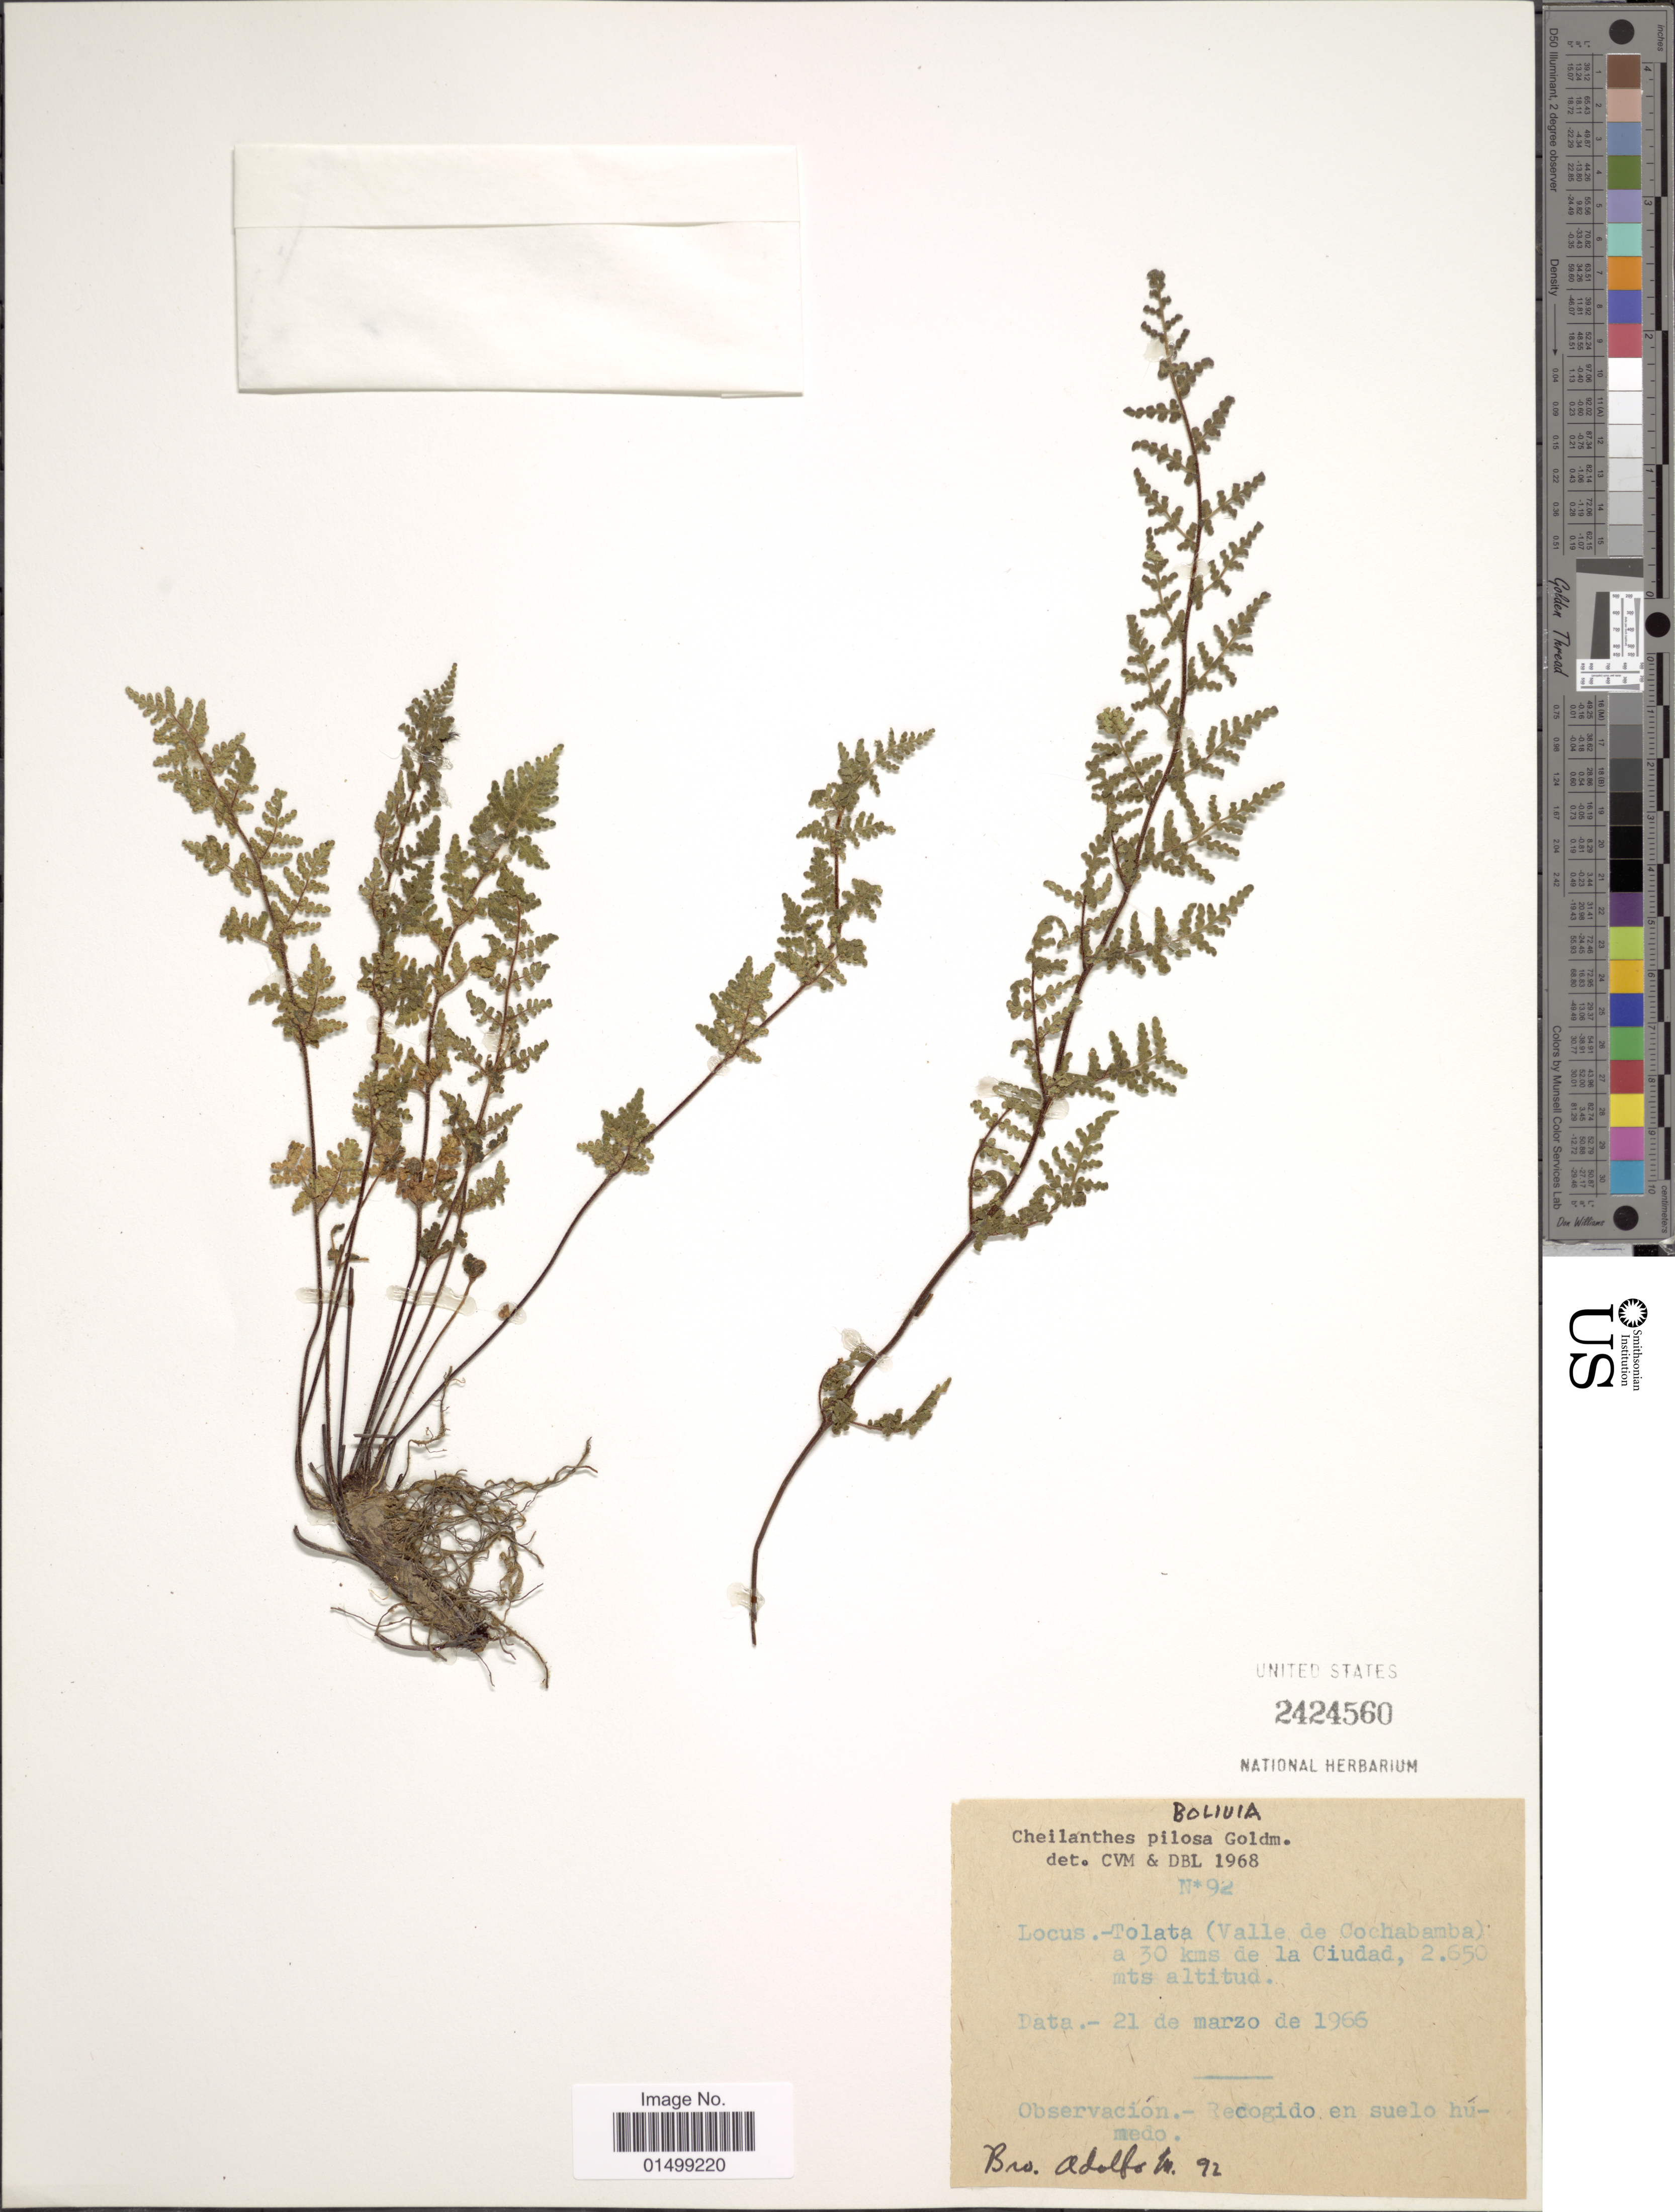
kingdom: Plantae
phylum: Tracheophyta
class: Polypodiopsida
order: Polypodiales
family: Pteridaceae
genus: Cheilanthes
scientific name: Cheilanthes pilosa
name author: Goldm.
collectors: Bro. Adolfo M.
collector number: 92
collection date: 1966-03-21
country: Bolivia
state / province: Cochabamba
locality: Locus.-Tolata (Valle de Cochabamba) a 30 kms de la Ciudad.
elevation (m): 2650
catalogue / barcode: US 2424560